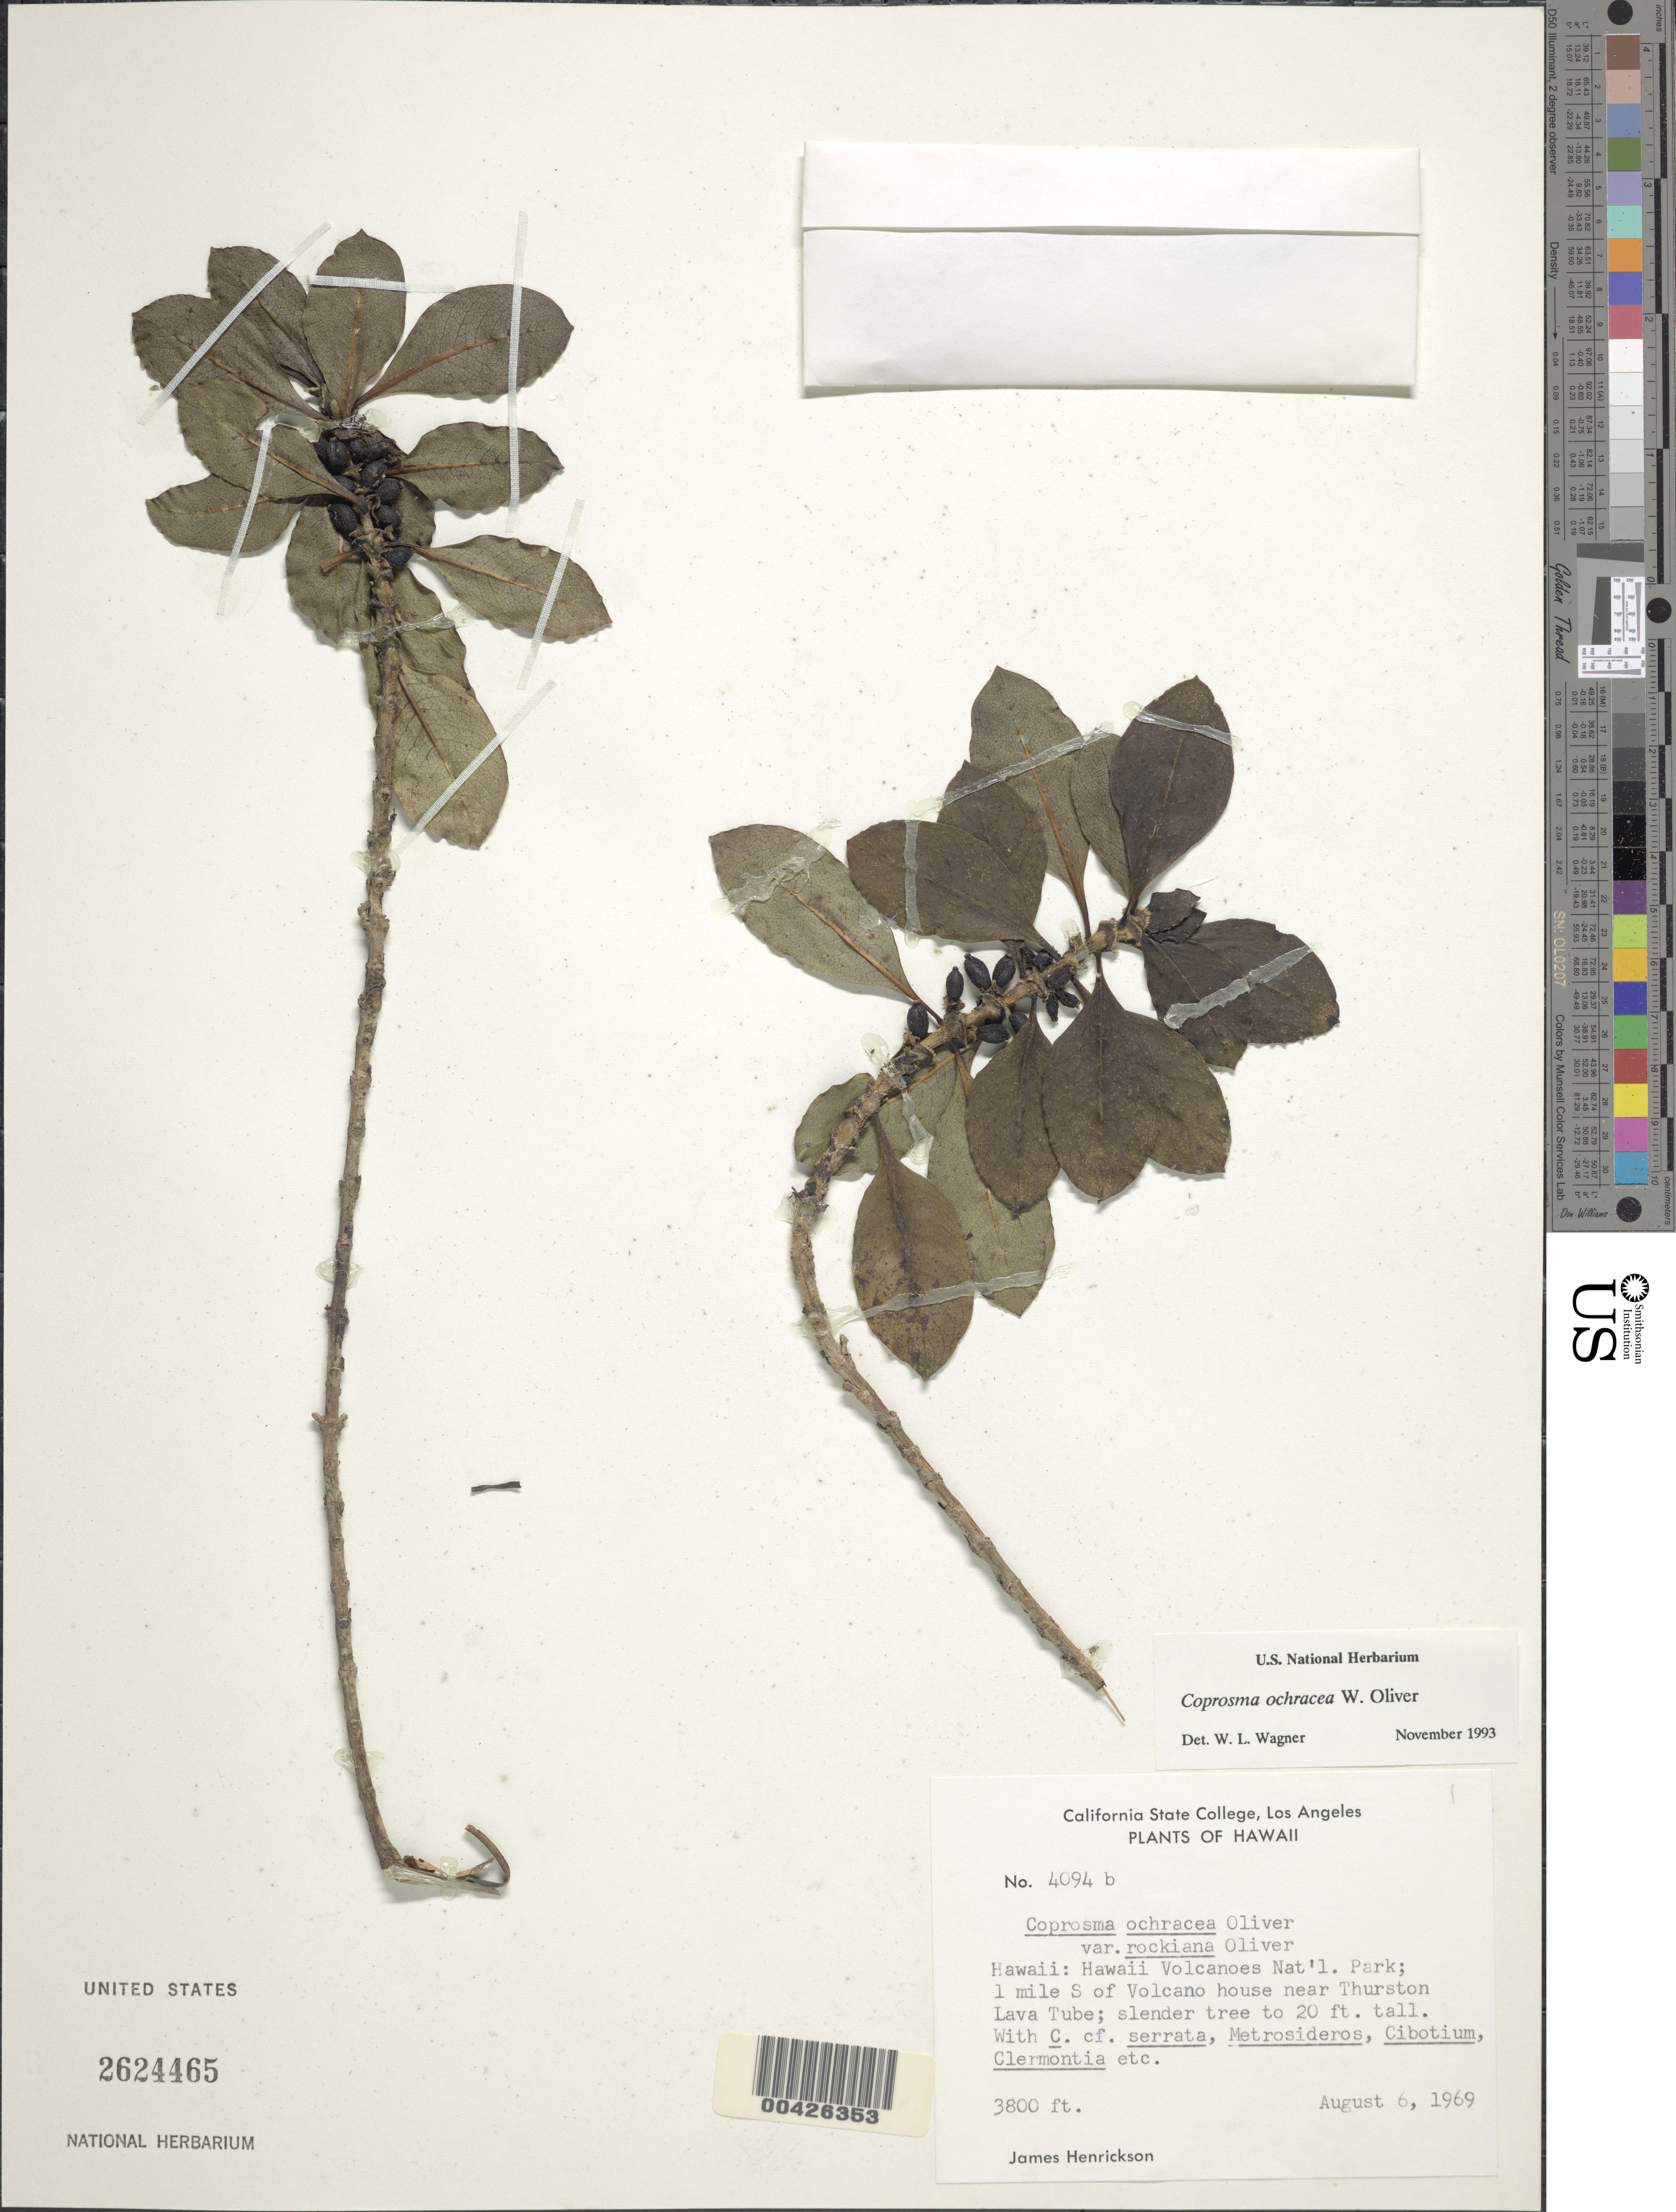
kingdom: Plantae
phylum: Tracheophyta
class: Magnoliopsida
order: Gentianales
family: Rubiaceae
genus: Coprosma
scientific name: Coprosma ochracea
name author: W.R.B. Oliv.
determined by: Wagner, W. L., (BOT), Smithsonian Institution - National Museum of Natural History (UNITED STATES)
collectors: J. S. Henrickson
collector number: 4094b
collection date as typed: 6 Aug 1969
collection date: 1969-08-06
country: United States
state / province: Hawaii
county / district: Hawaii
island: Hawaii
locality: Hawaii Volcanoes Nat'l Park; 1 mi S of Volcano house near Thurston Lava Tube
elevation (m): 1158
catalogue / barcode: US 2624465